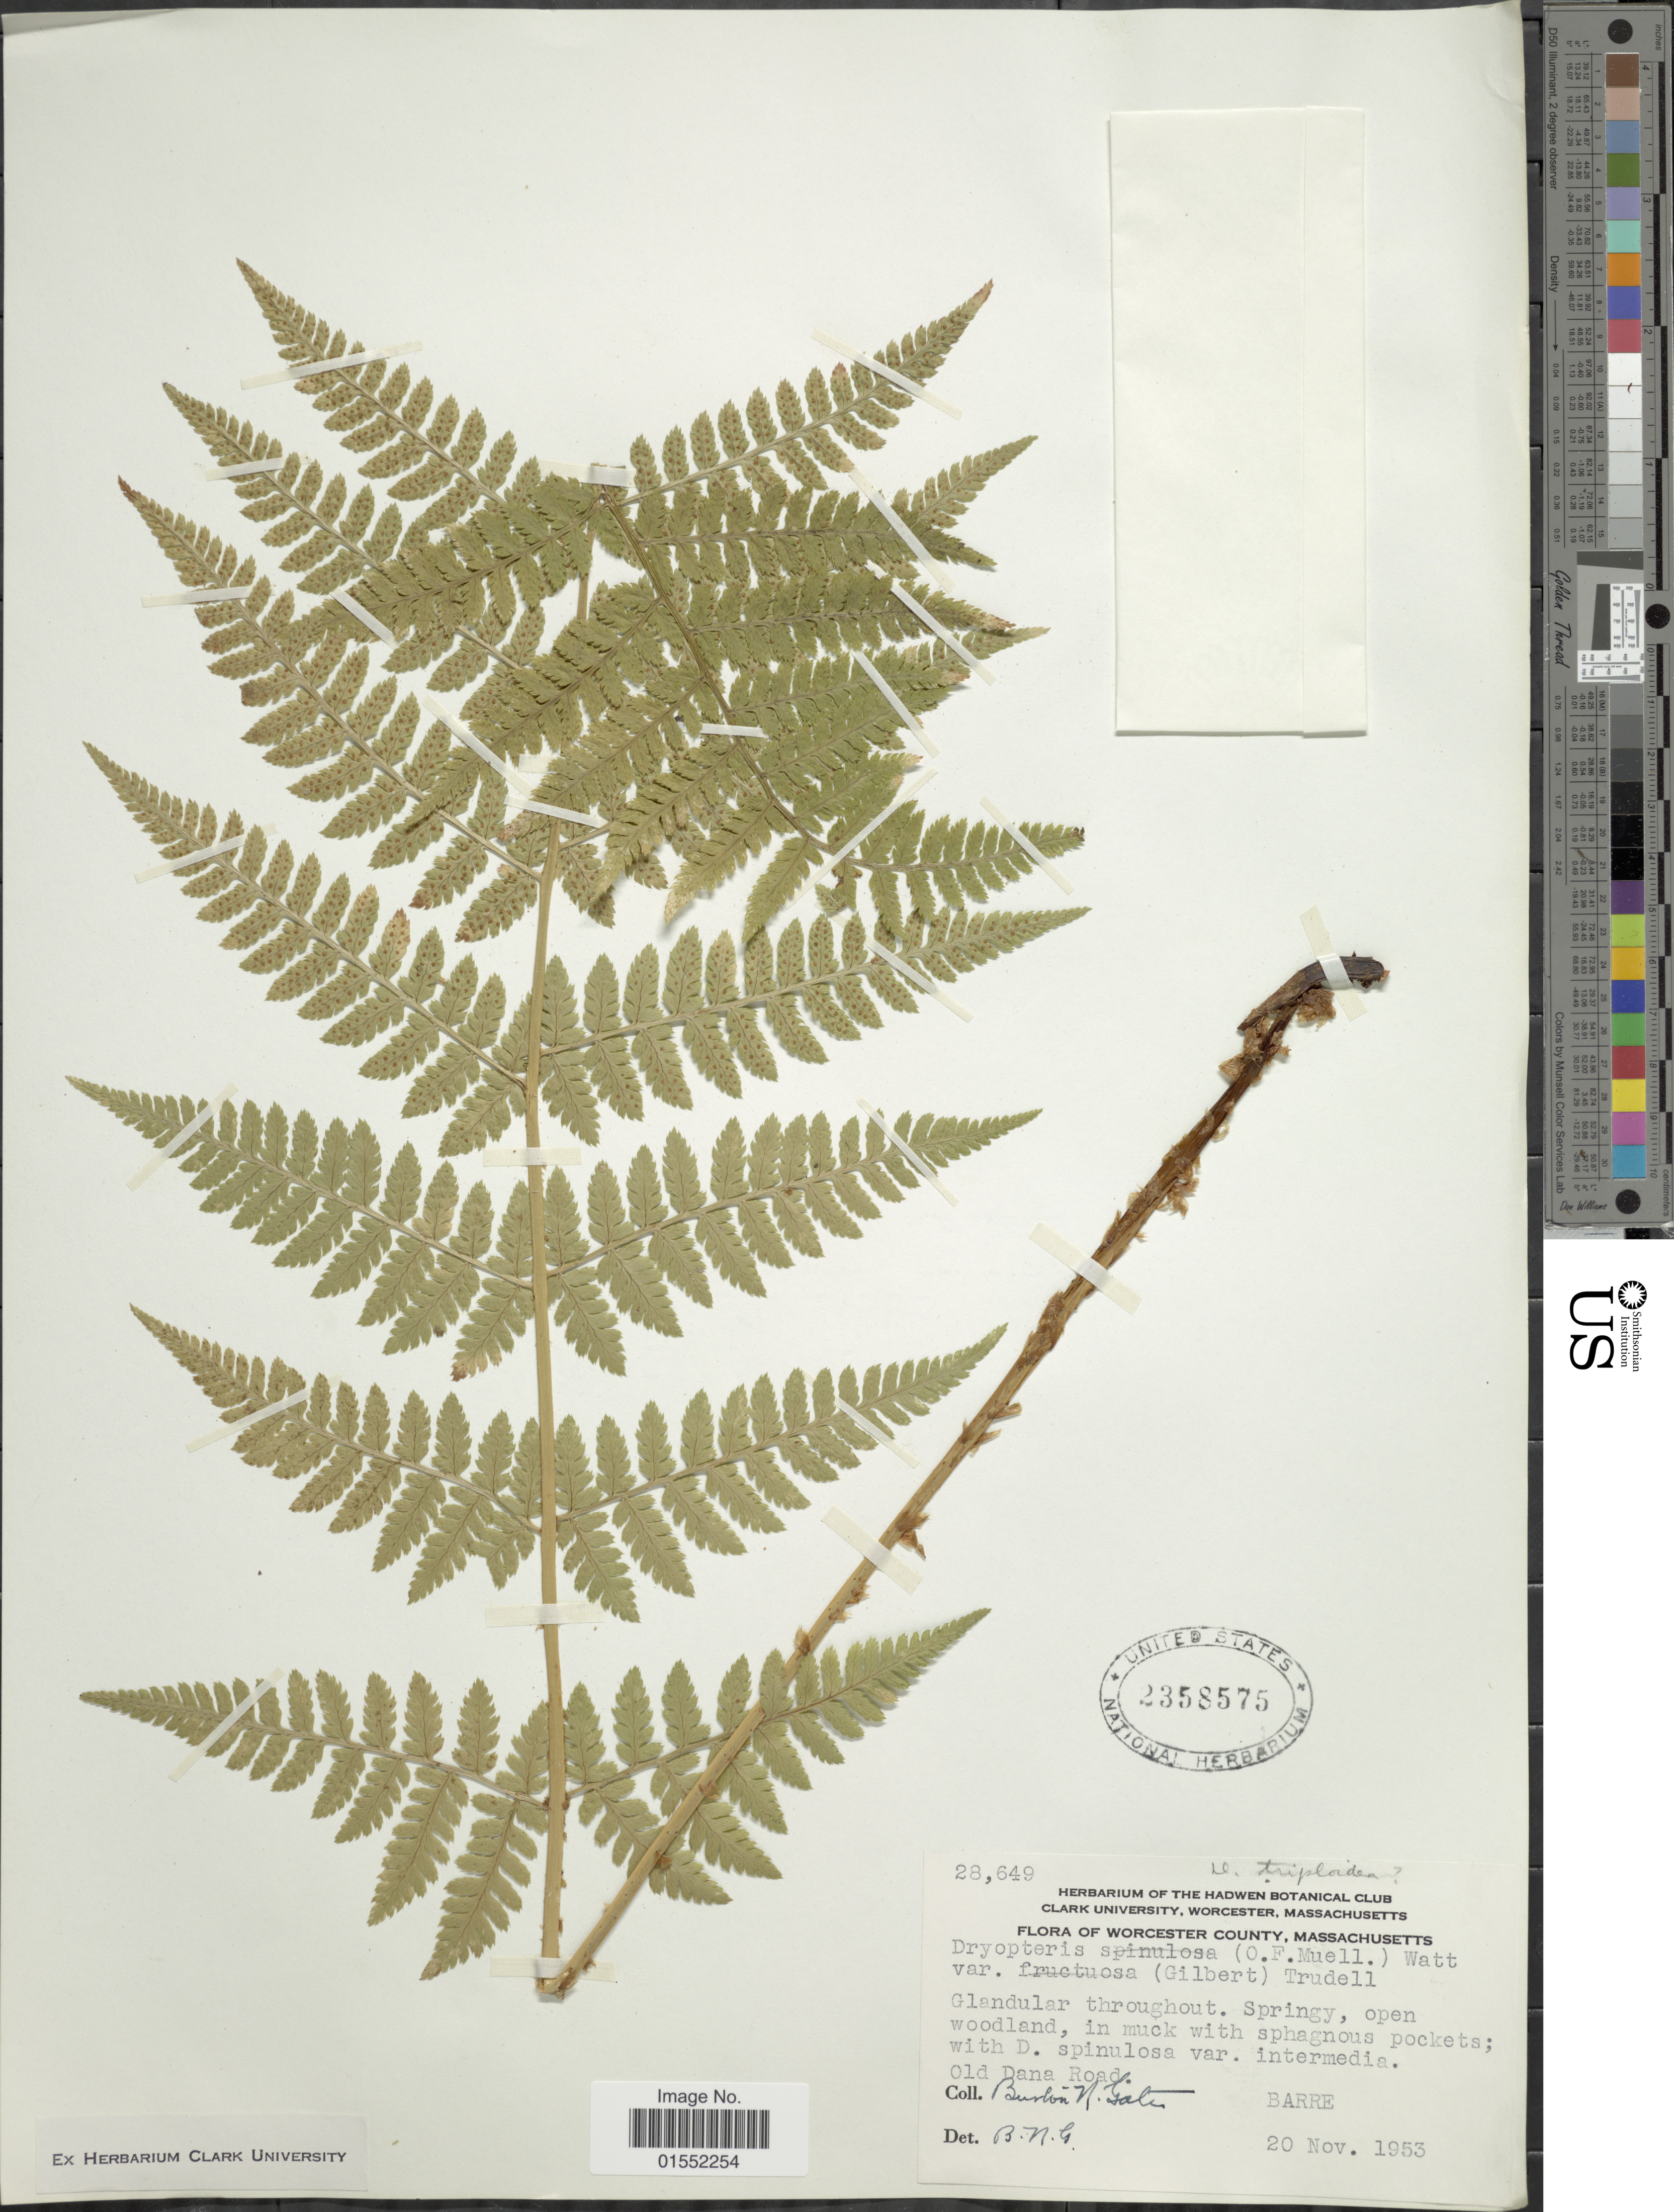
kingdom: Plantae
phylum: Tracheophyta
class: Polypodiopsida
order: Polypodiales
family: Dryopteridaceae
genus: Dryopteris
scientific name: Dryopteris x triploidea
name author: Wherry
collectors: B. N. Gates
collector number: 28649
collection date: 1953-11-20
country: United States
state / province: Massachusetts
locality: Worcester County, Glandular throughout. Old Dana Road, Barre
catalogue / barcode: US 2358575